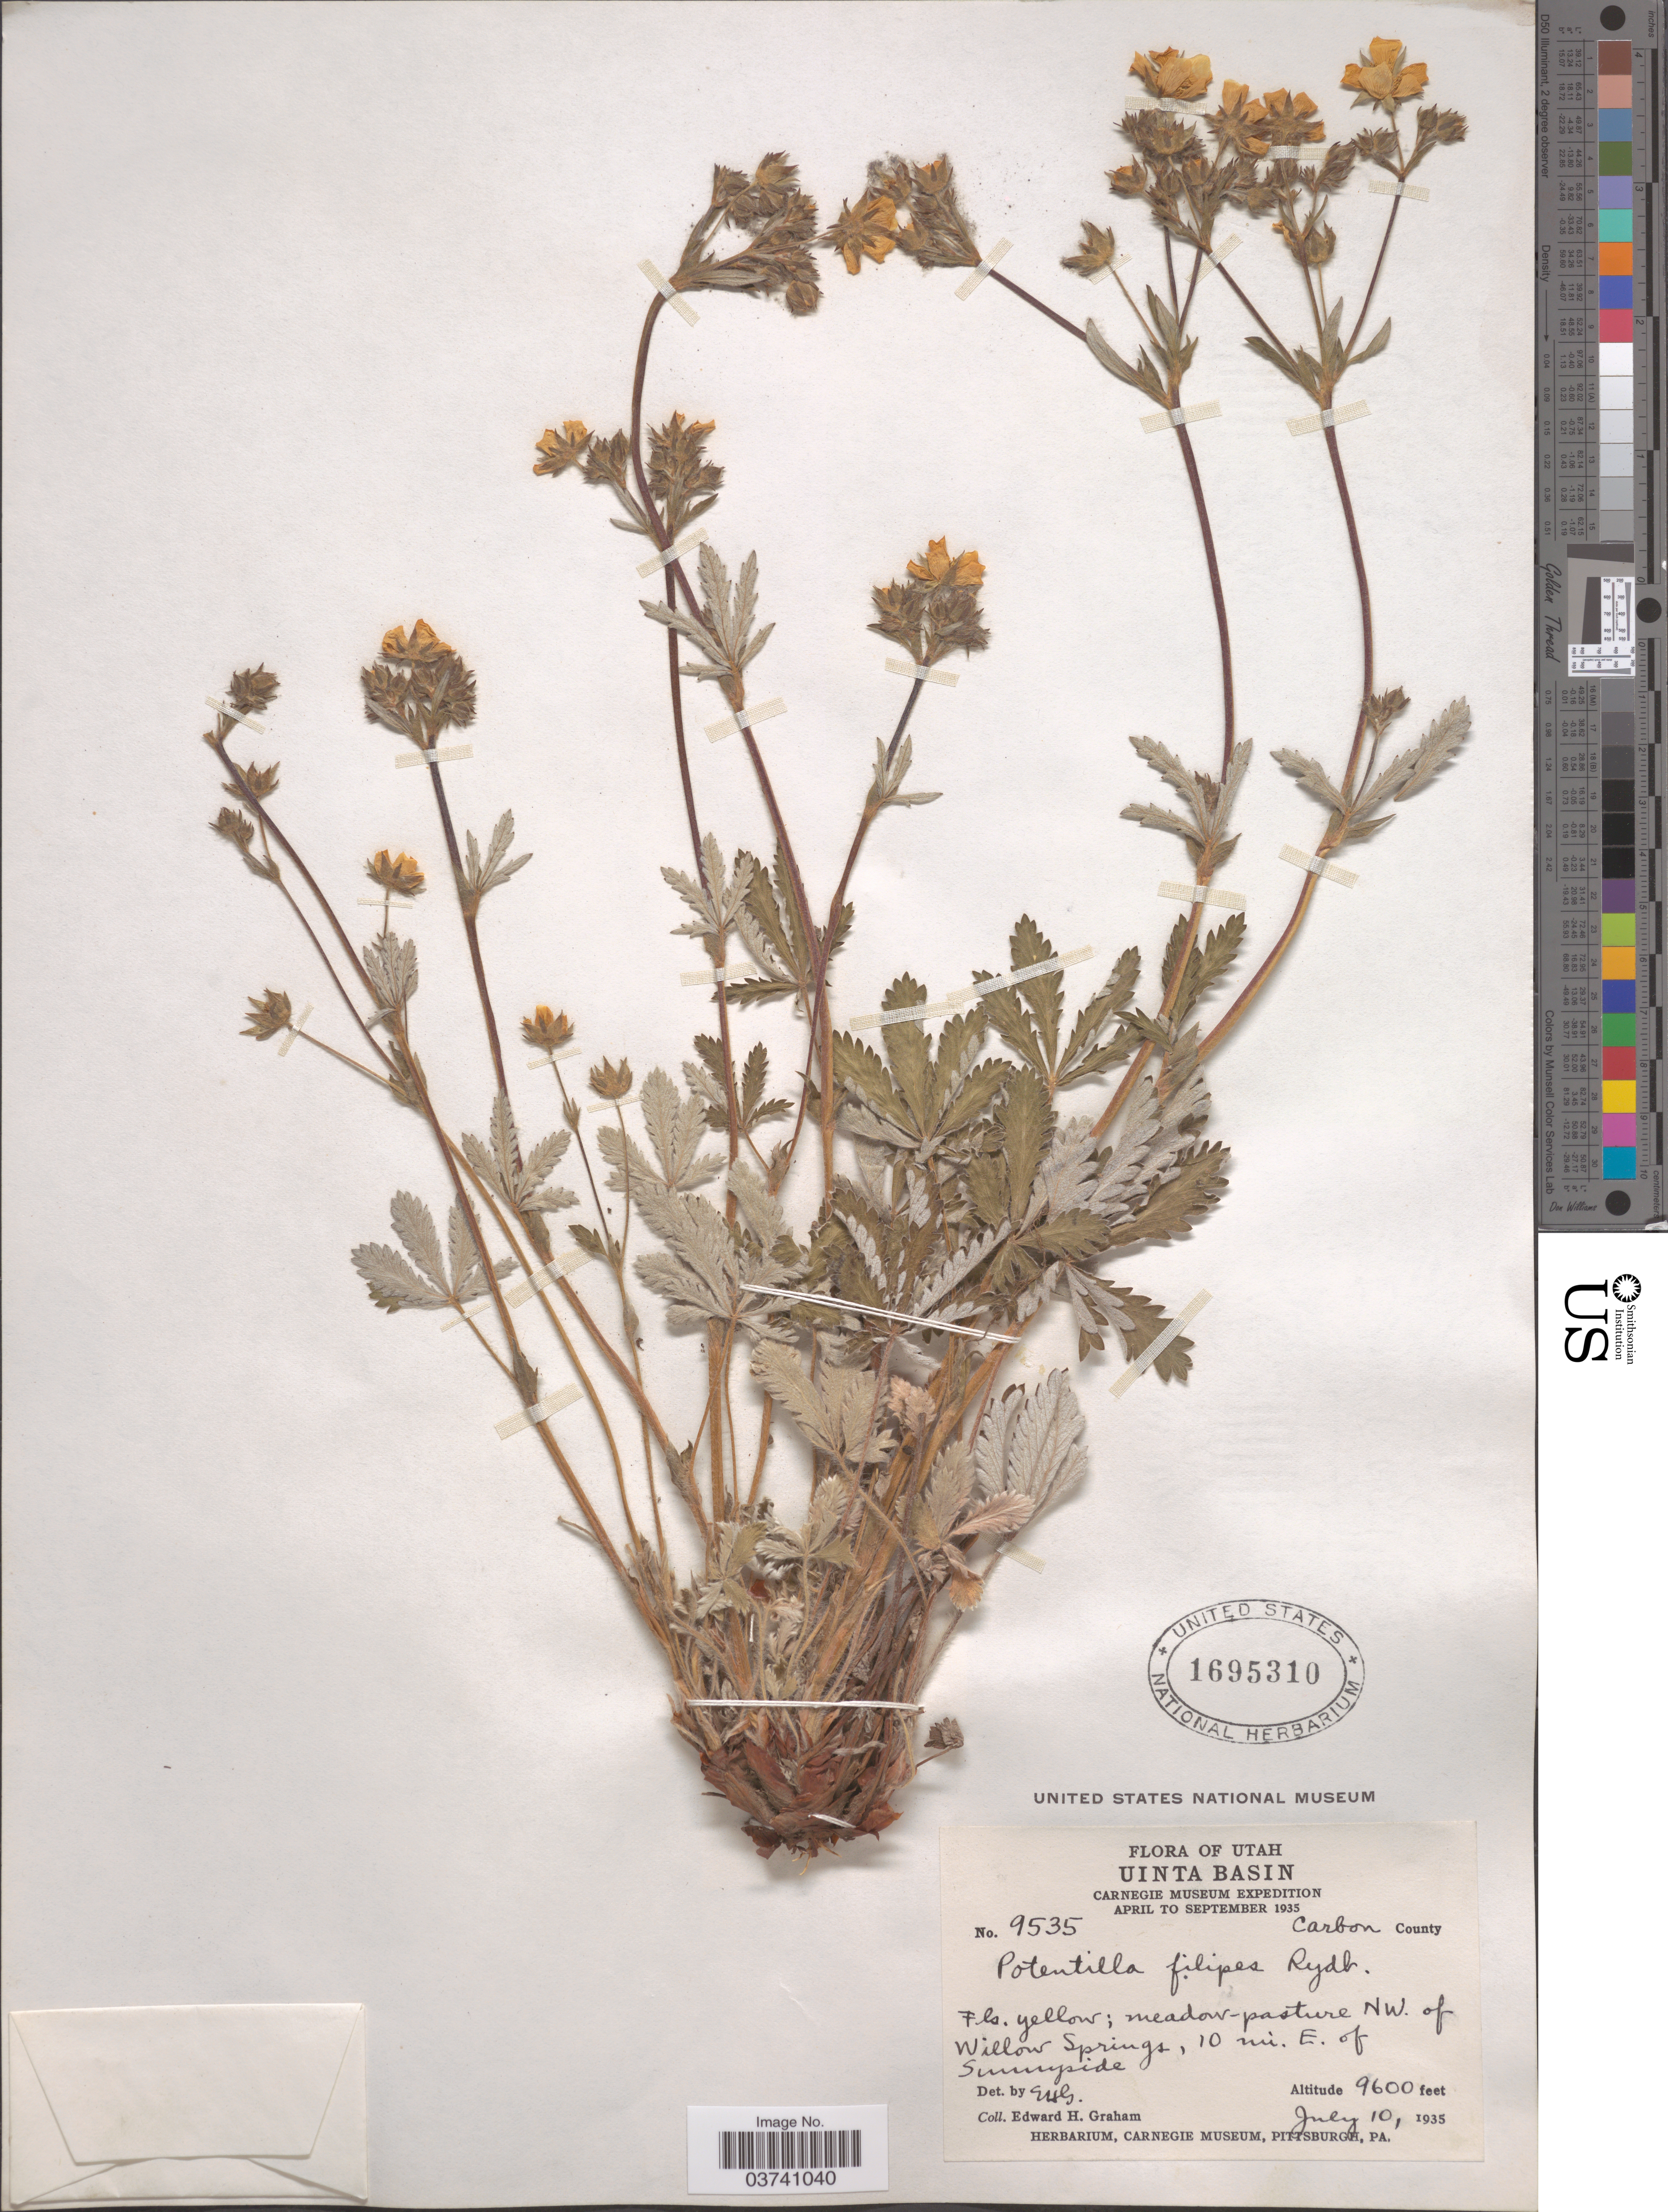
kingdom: Plantae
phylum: Tracheophyta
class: Magnoliopsida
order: Rosales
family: Rosaceae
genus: Potentilla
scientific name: Potentilla pulcherrima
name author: Lehm.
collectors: E. H. Graham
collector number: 9535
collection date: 1935-07-10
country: United States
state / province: Utah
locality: Uinta Basin. Carbon County. NW. of Willow Springs, 10 mi. E. of Sunnyside.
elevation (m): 2926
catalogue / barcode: US 1695310